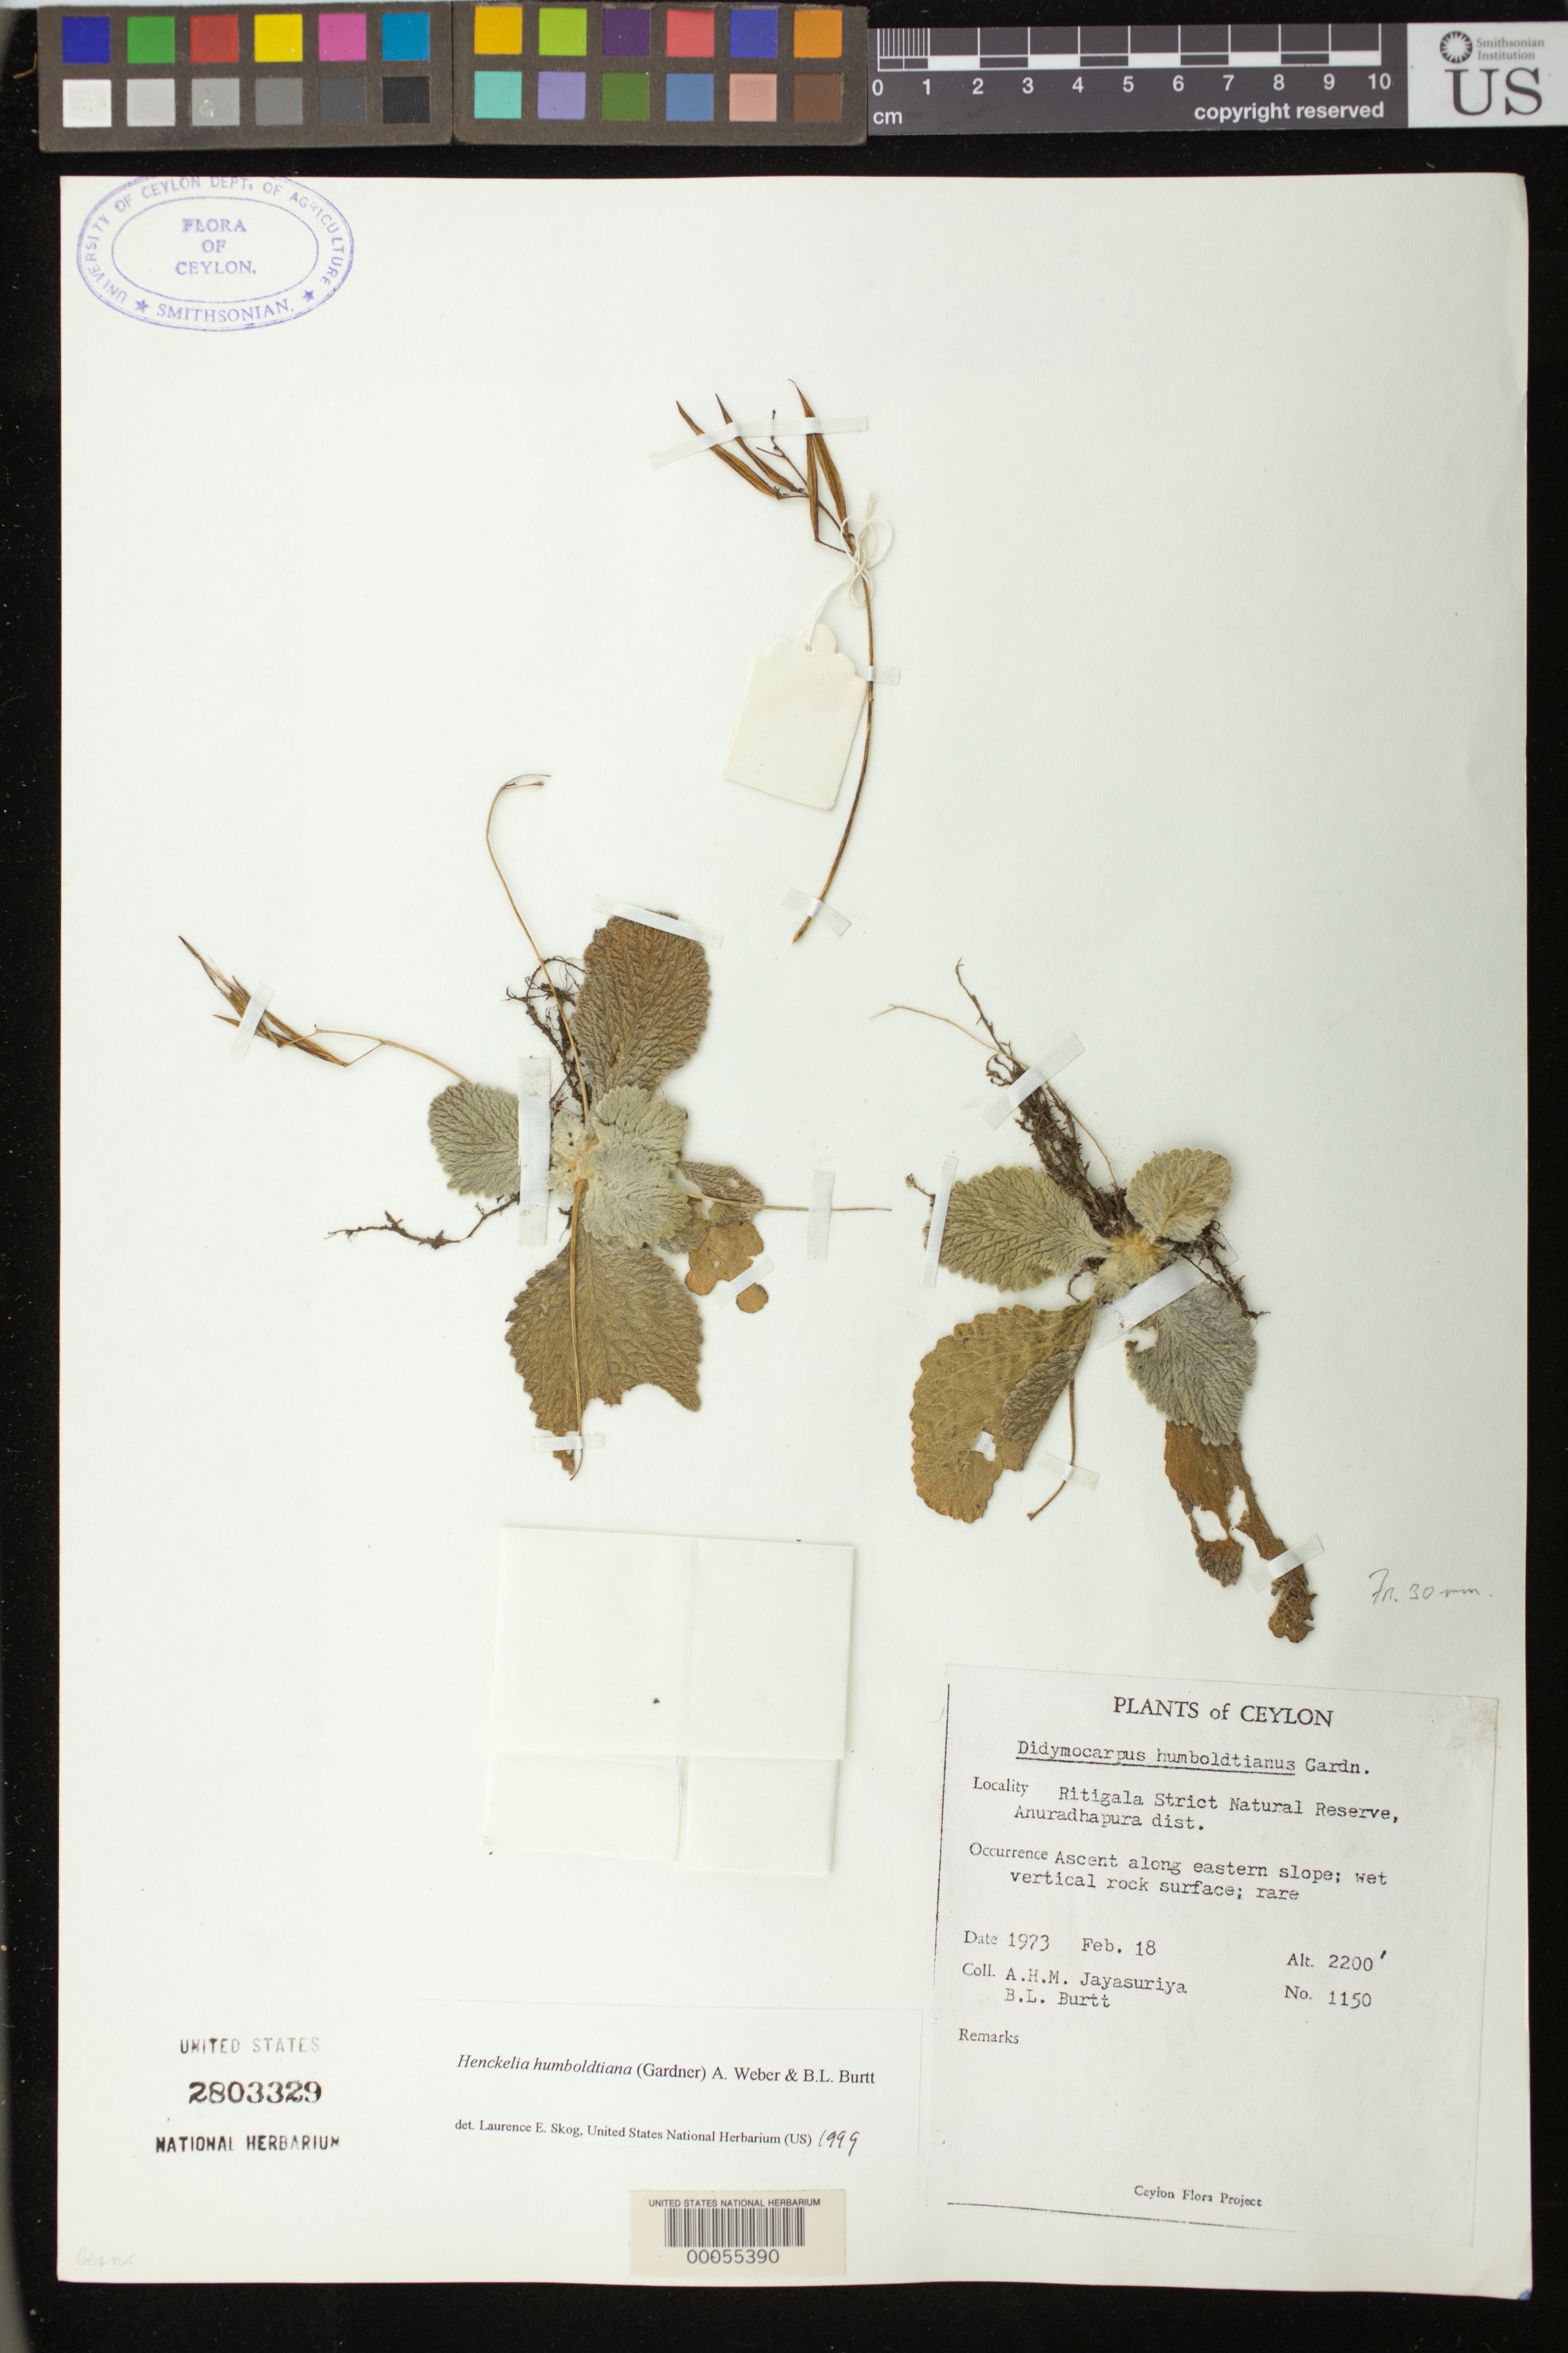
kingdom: Plantae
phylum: Tracheophyta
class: Magnoliopsida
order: Lamiales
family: Gesneriaceae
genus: Henckelia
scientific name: Henckelia humboldtiana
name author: (Gardner) A. Weber & B.L. Burtt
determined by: Skog, Laurence E.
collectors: A. H. Jayasuriya & B. L. Burtt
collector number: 1150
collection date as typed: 18 Feb 1973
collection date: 1973-02-18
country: Sri Lanka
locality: Anuradhapura dist., Ritigala strict natural reserve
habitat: Ascent along eastern slopre, wet vertical rock surface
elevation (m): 671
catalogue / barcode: US 2803329